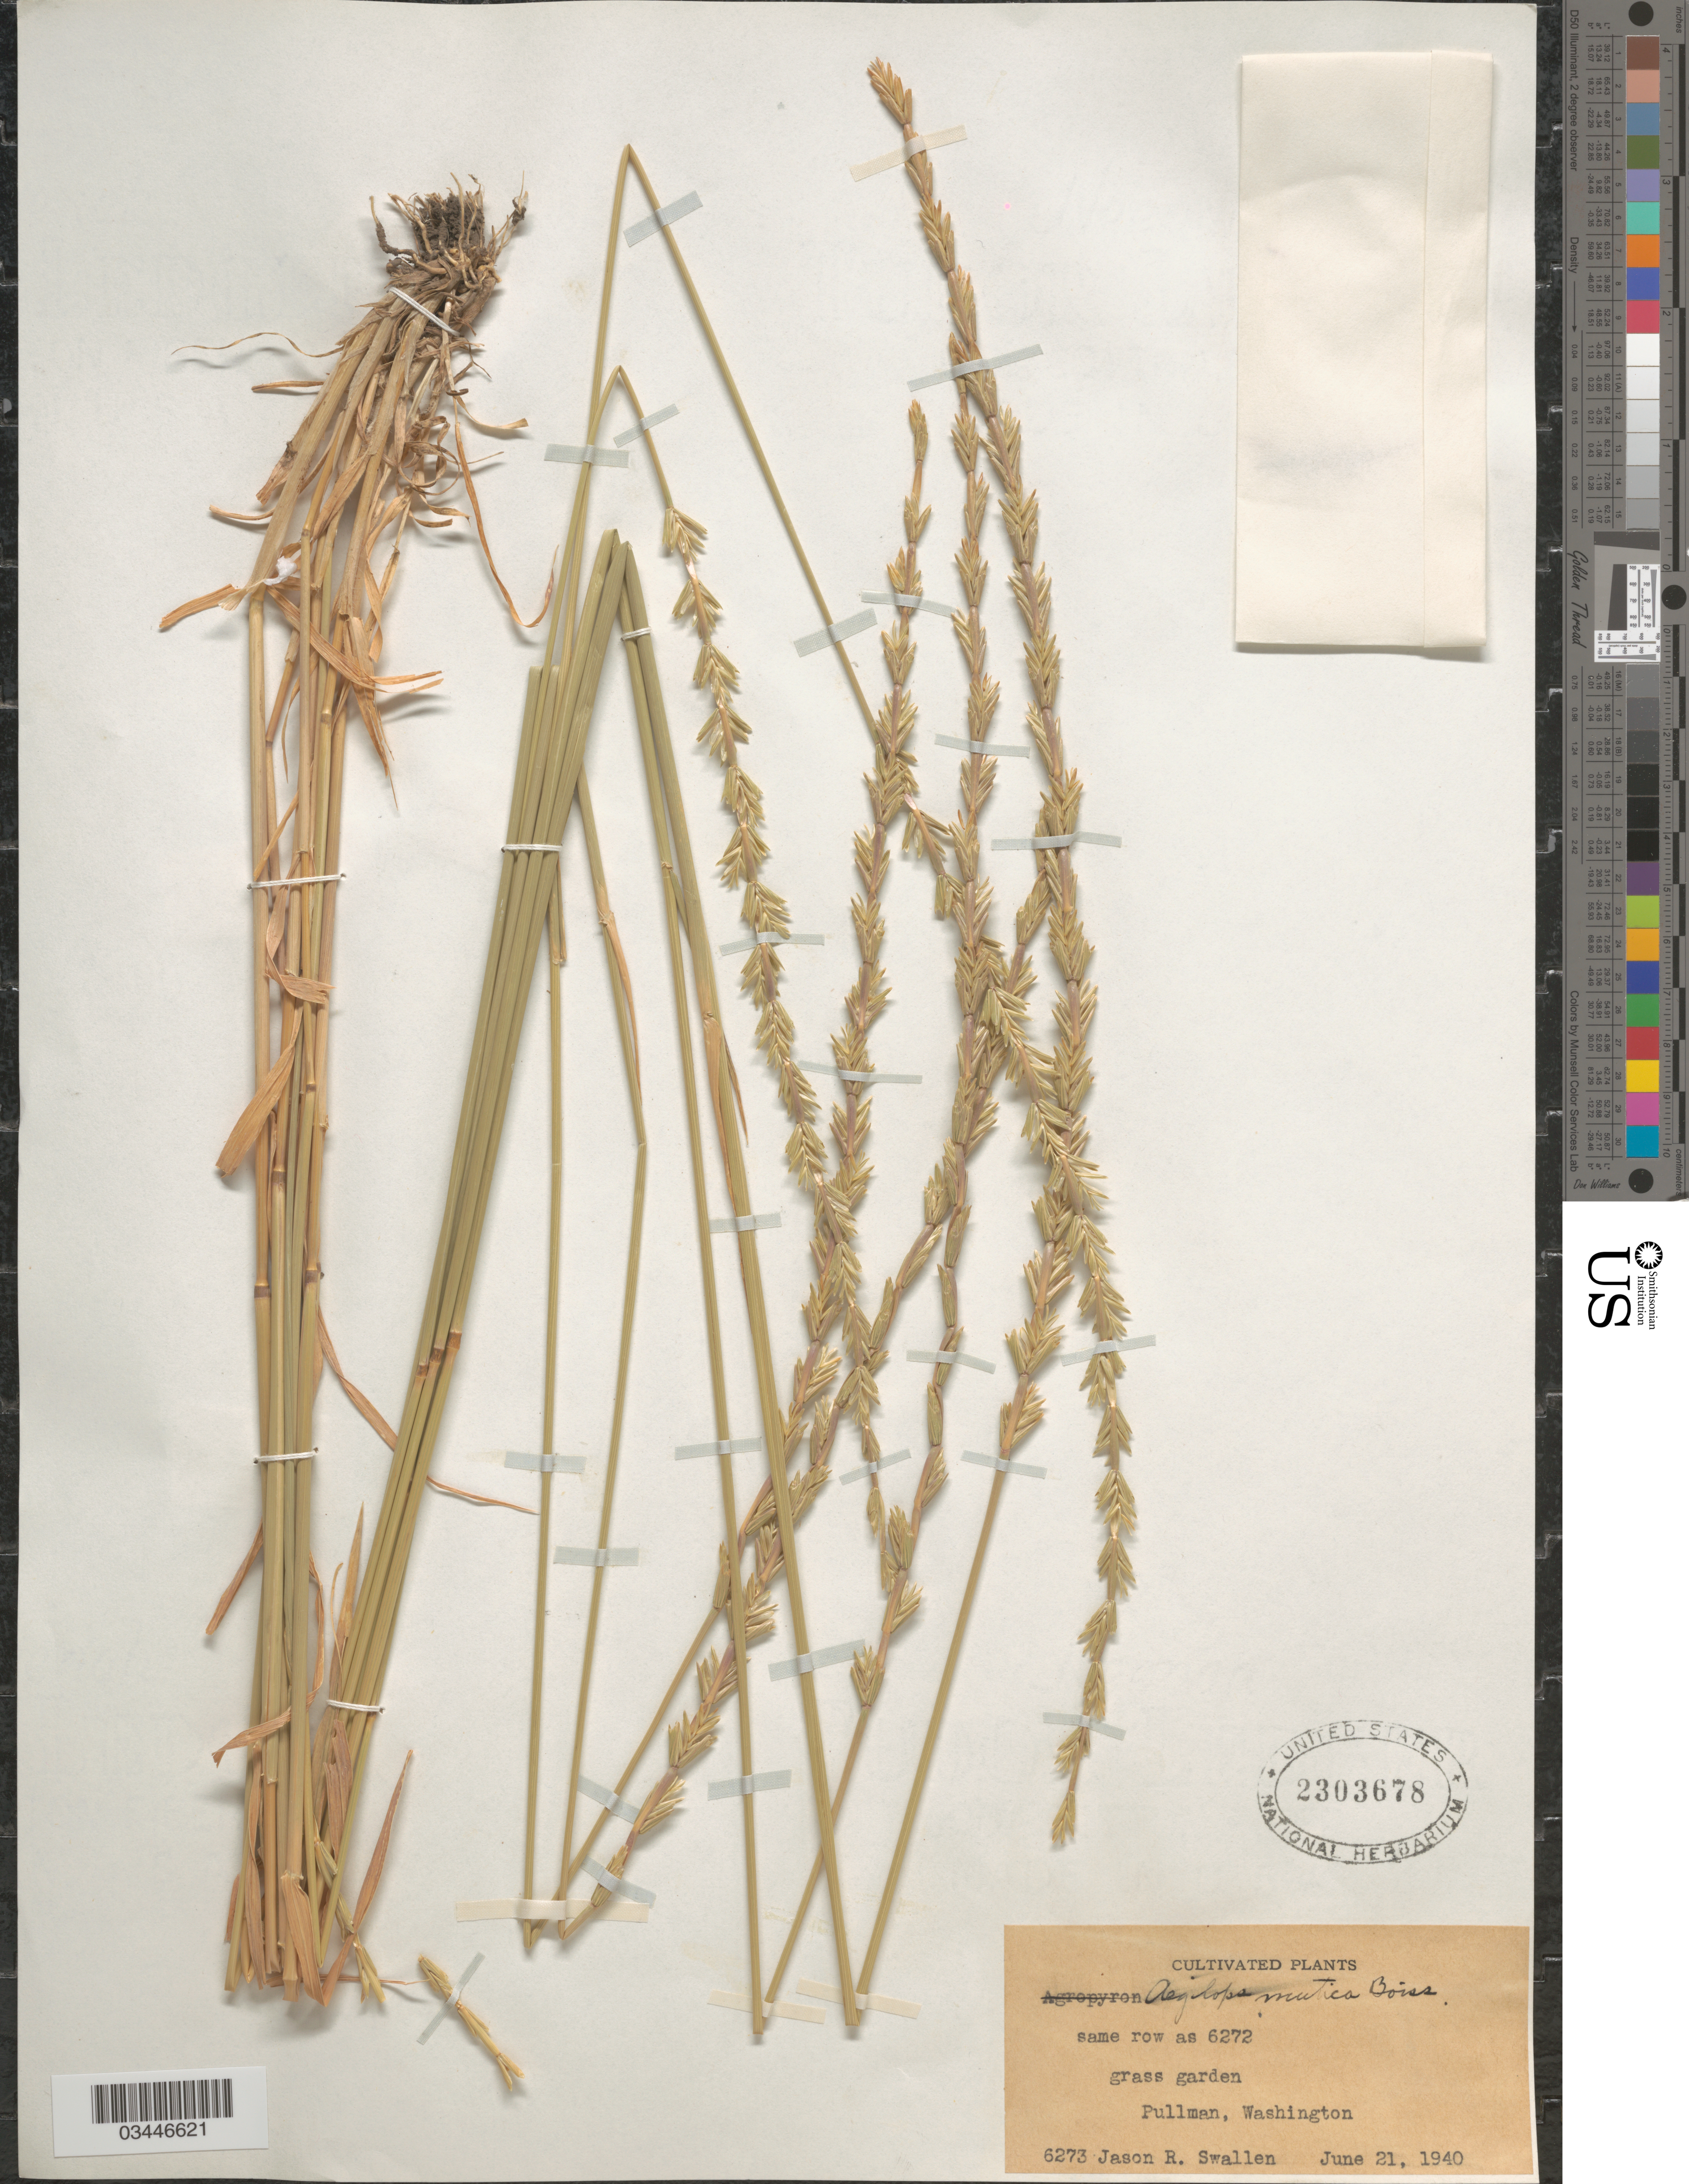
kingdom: Plantae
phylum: Tracheophyta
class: Liliopsida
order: Poales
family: Poaceae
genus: Aegilops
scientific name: Aegilops mutica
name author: Boiss.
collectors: J. R. Swallen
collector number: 6273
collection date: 1940-06-21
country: United States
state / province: Washington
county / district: Whitman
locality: Grass garden. Pullman.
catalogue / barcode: US 2303678